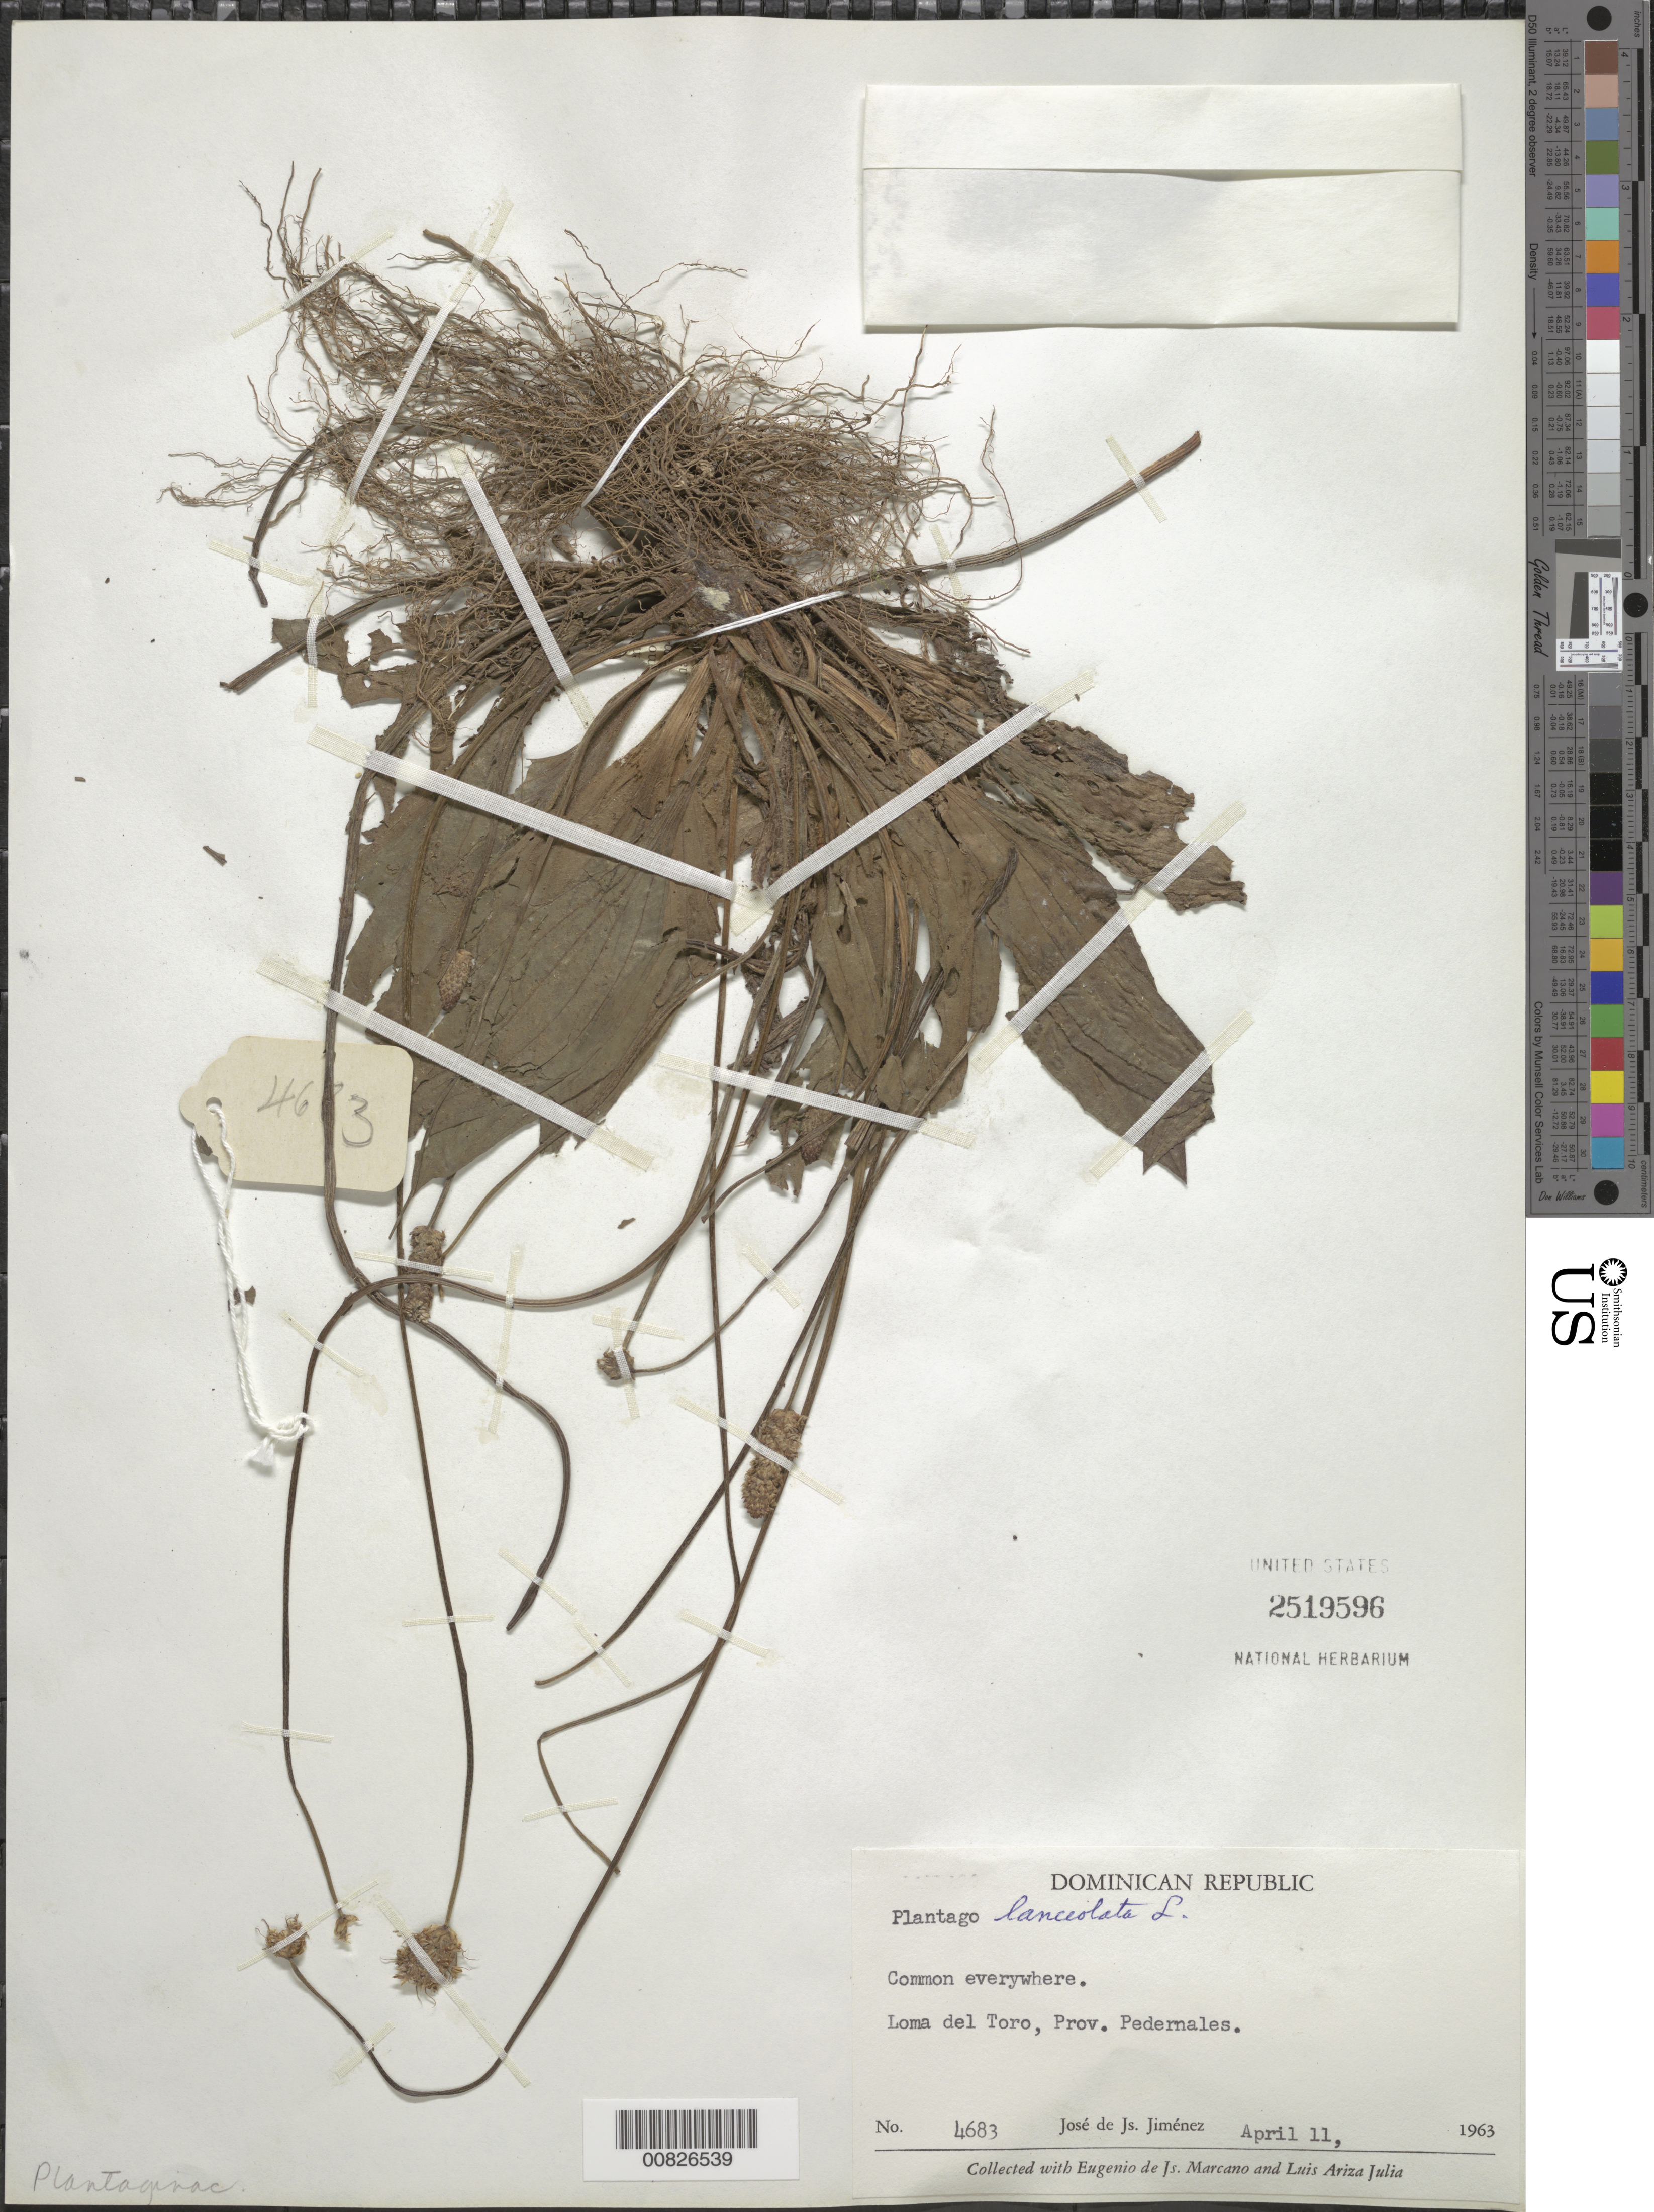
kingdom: Plantae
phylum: Tracheophyta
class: Magnoliopsida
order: Lamiales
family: Plantaginaceae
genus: Plantago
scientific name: Plantago lanceolata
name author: L.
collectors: J. J. Jiménez Almonte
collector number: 4683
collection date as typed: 11 Apr 1963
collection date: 1963-04-11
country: Dominican Republic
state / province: Pedernales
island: Hispaniola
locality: Loma del Toro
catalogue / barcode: US 2519596